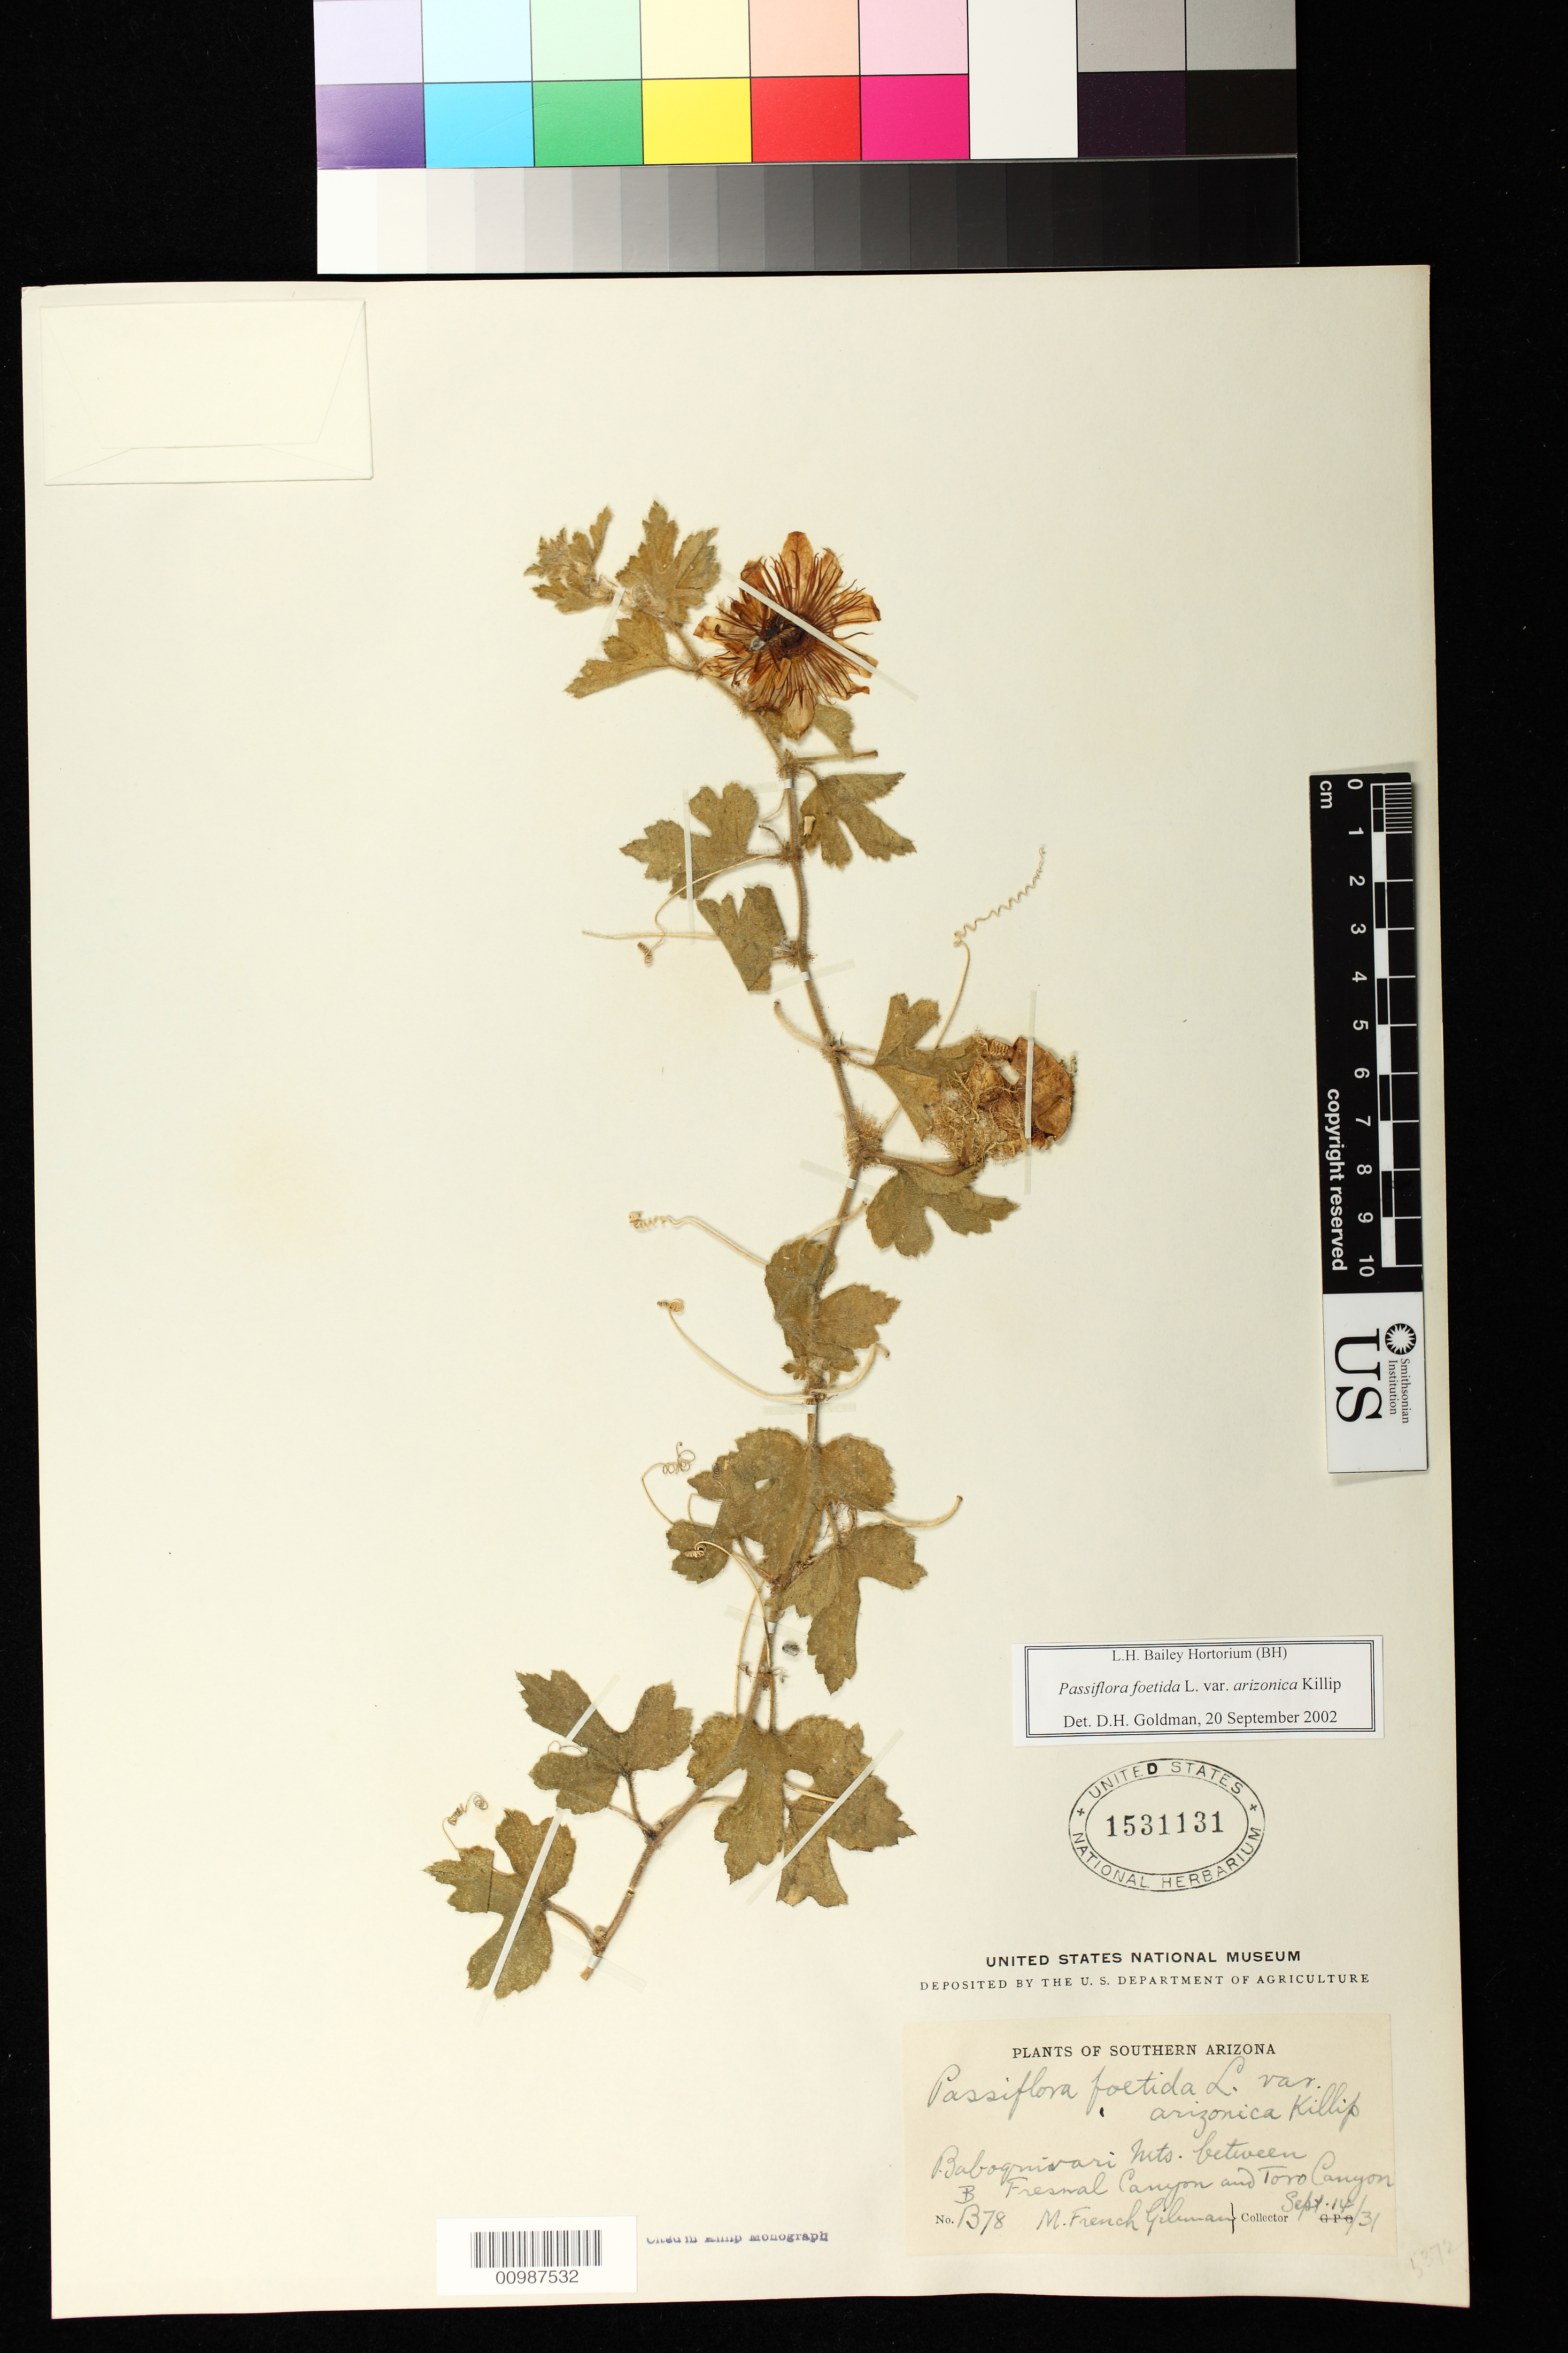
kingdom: Plantae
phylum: Tracheophyta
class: Magnoliopsida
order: Malpighiales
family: Passifloraceae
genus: Passiflora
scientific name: Passiflora arizonica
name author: (Killip) D.H. Goldman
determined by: Svoboda, Harlan T., (NA), US Department of Agriculture (UNITED STATES)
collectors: M. F. Gilman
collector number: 1378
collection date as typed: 14 Sep 1931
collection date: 1931-09-14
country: United States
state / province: Arizona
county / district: Pima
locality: Baboquivari Mountains between Fresnal Canyon and Toro Canyon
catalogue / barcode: US 1531131